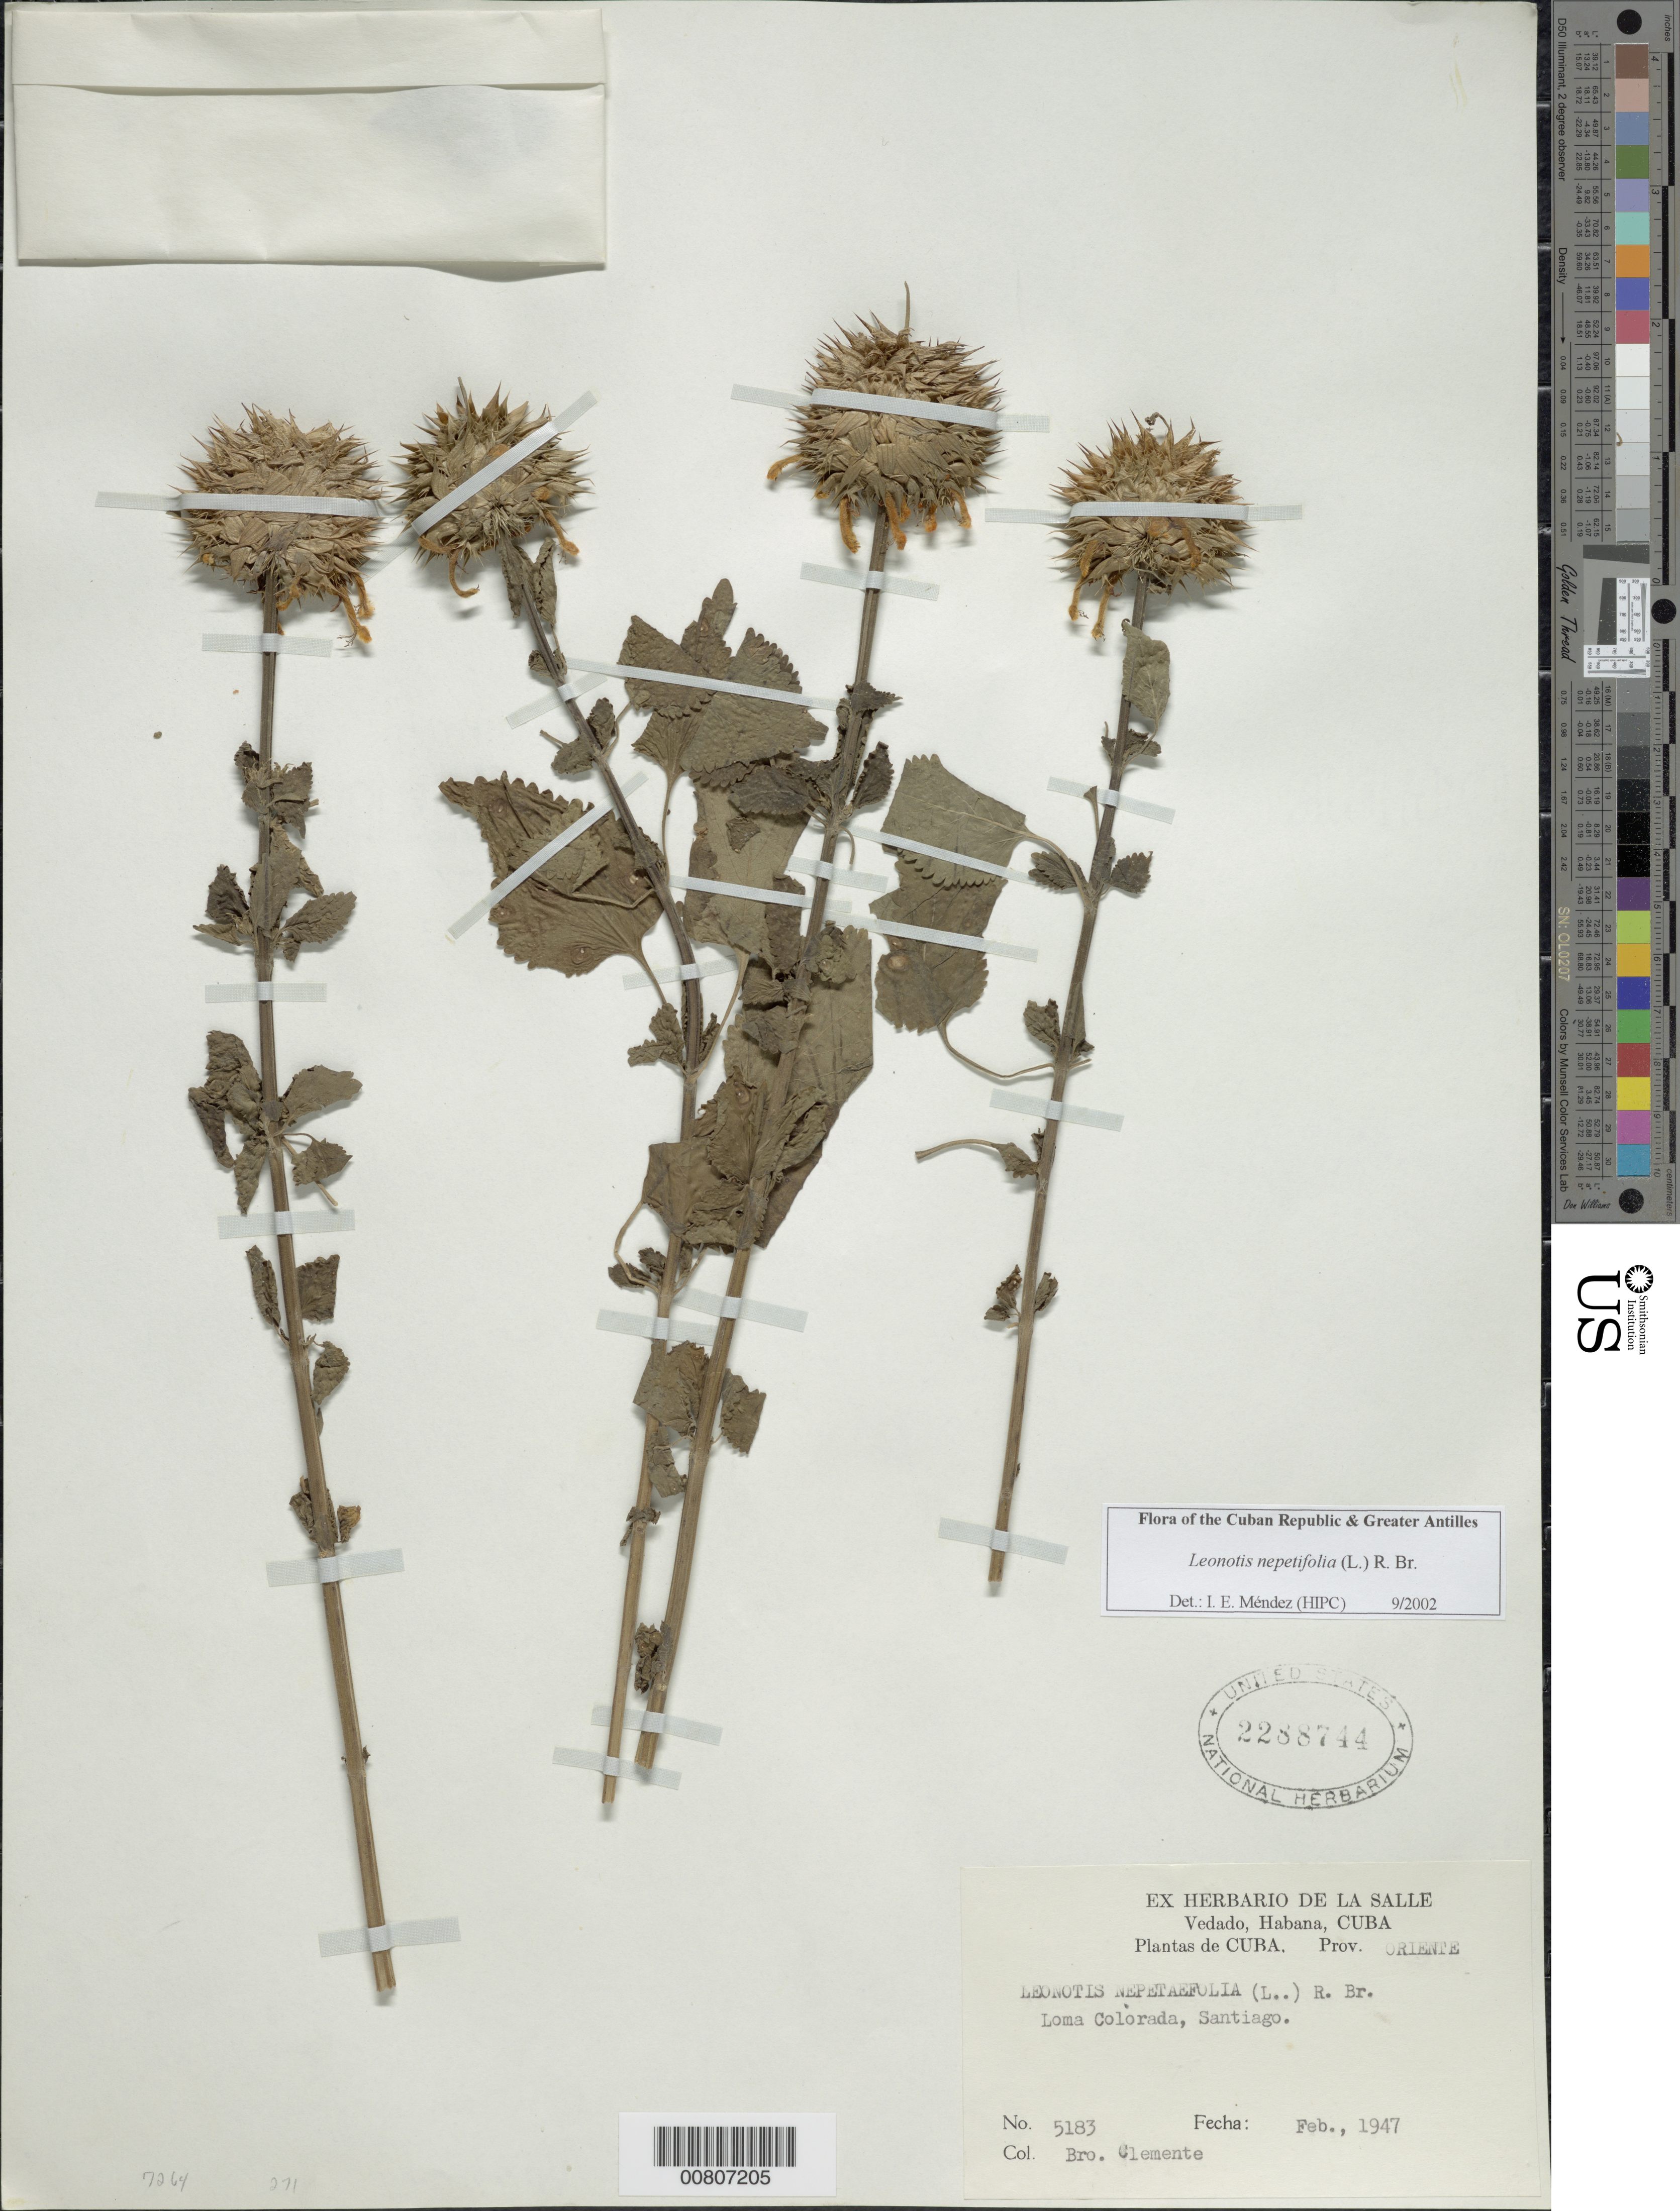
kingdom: Plantae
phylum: Tracheophyta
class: Magnoliopsida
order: Lamiales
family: Lamiaceae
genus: Leonotis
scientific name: Leonotis nepetifolia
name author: (L.) R. Br.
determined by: Méndez, Isidro E., (HIPC)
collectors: Bro. Clemente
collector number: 5183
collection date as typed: Feb 1947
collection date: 1947-02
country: Cuba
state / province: Santiago de Cuba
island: Cuba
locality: Loma Colorada, Santiago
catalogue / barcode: US 2288744